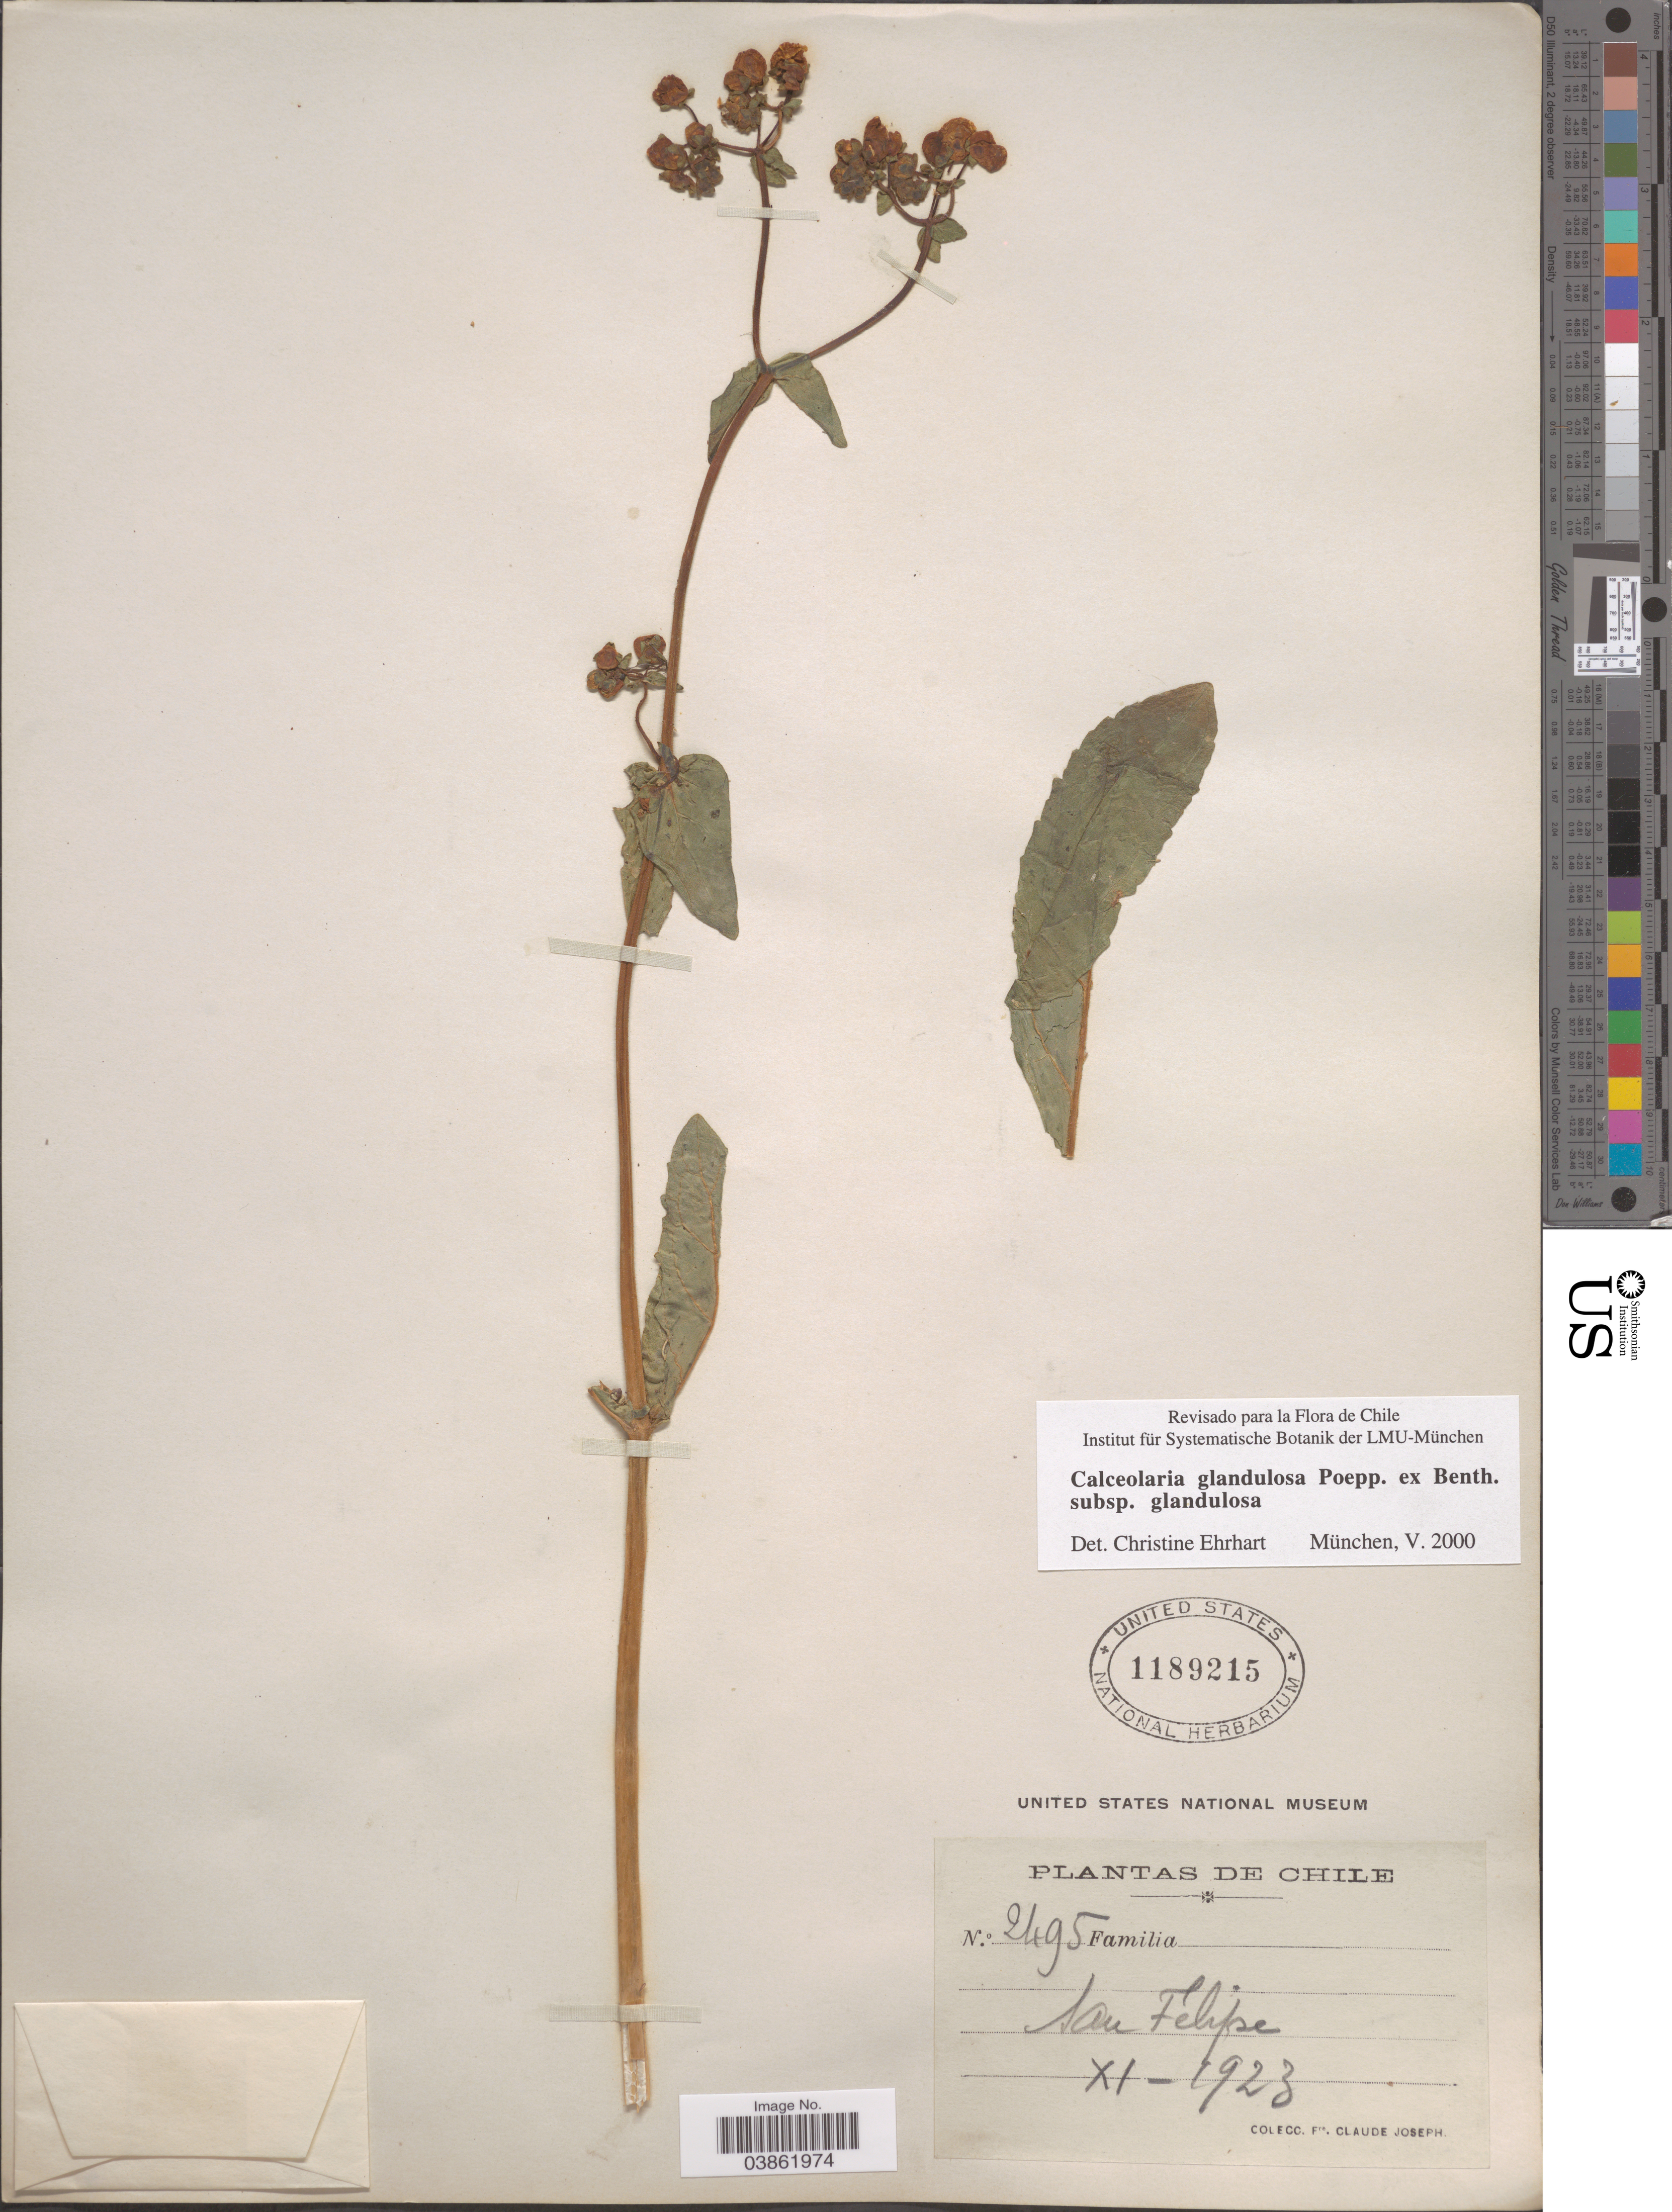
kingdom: Plantae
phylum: Tracheophyta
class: Magnoliopsida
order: Lamiales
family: Calceolariaceae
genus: Calceolaria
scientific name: Calceolaria glandulosa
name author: Poepp. ex Benth.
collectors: Bro. Claude-Joseph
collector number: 2495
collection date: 1923-11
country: Chile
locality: San Felipe.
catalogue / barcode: US 1189215